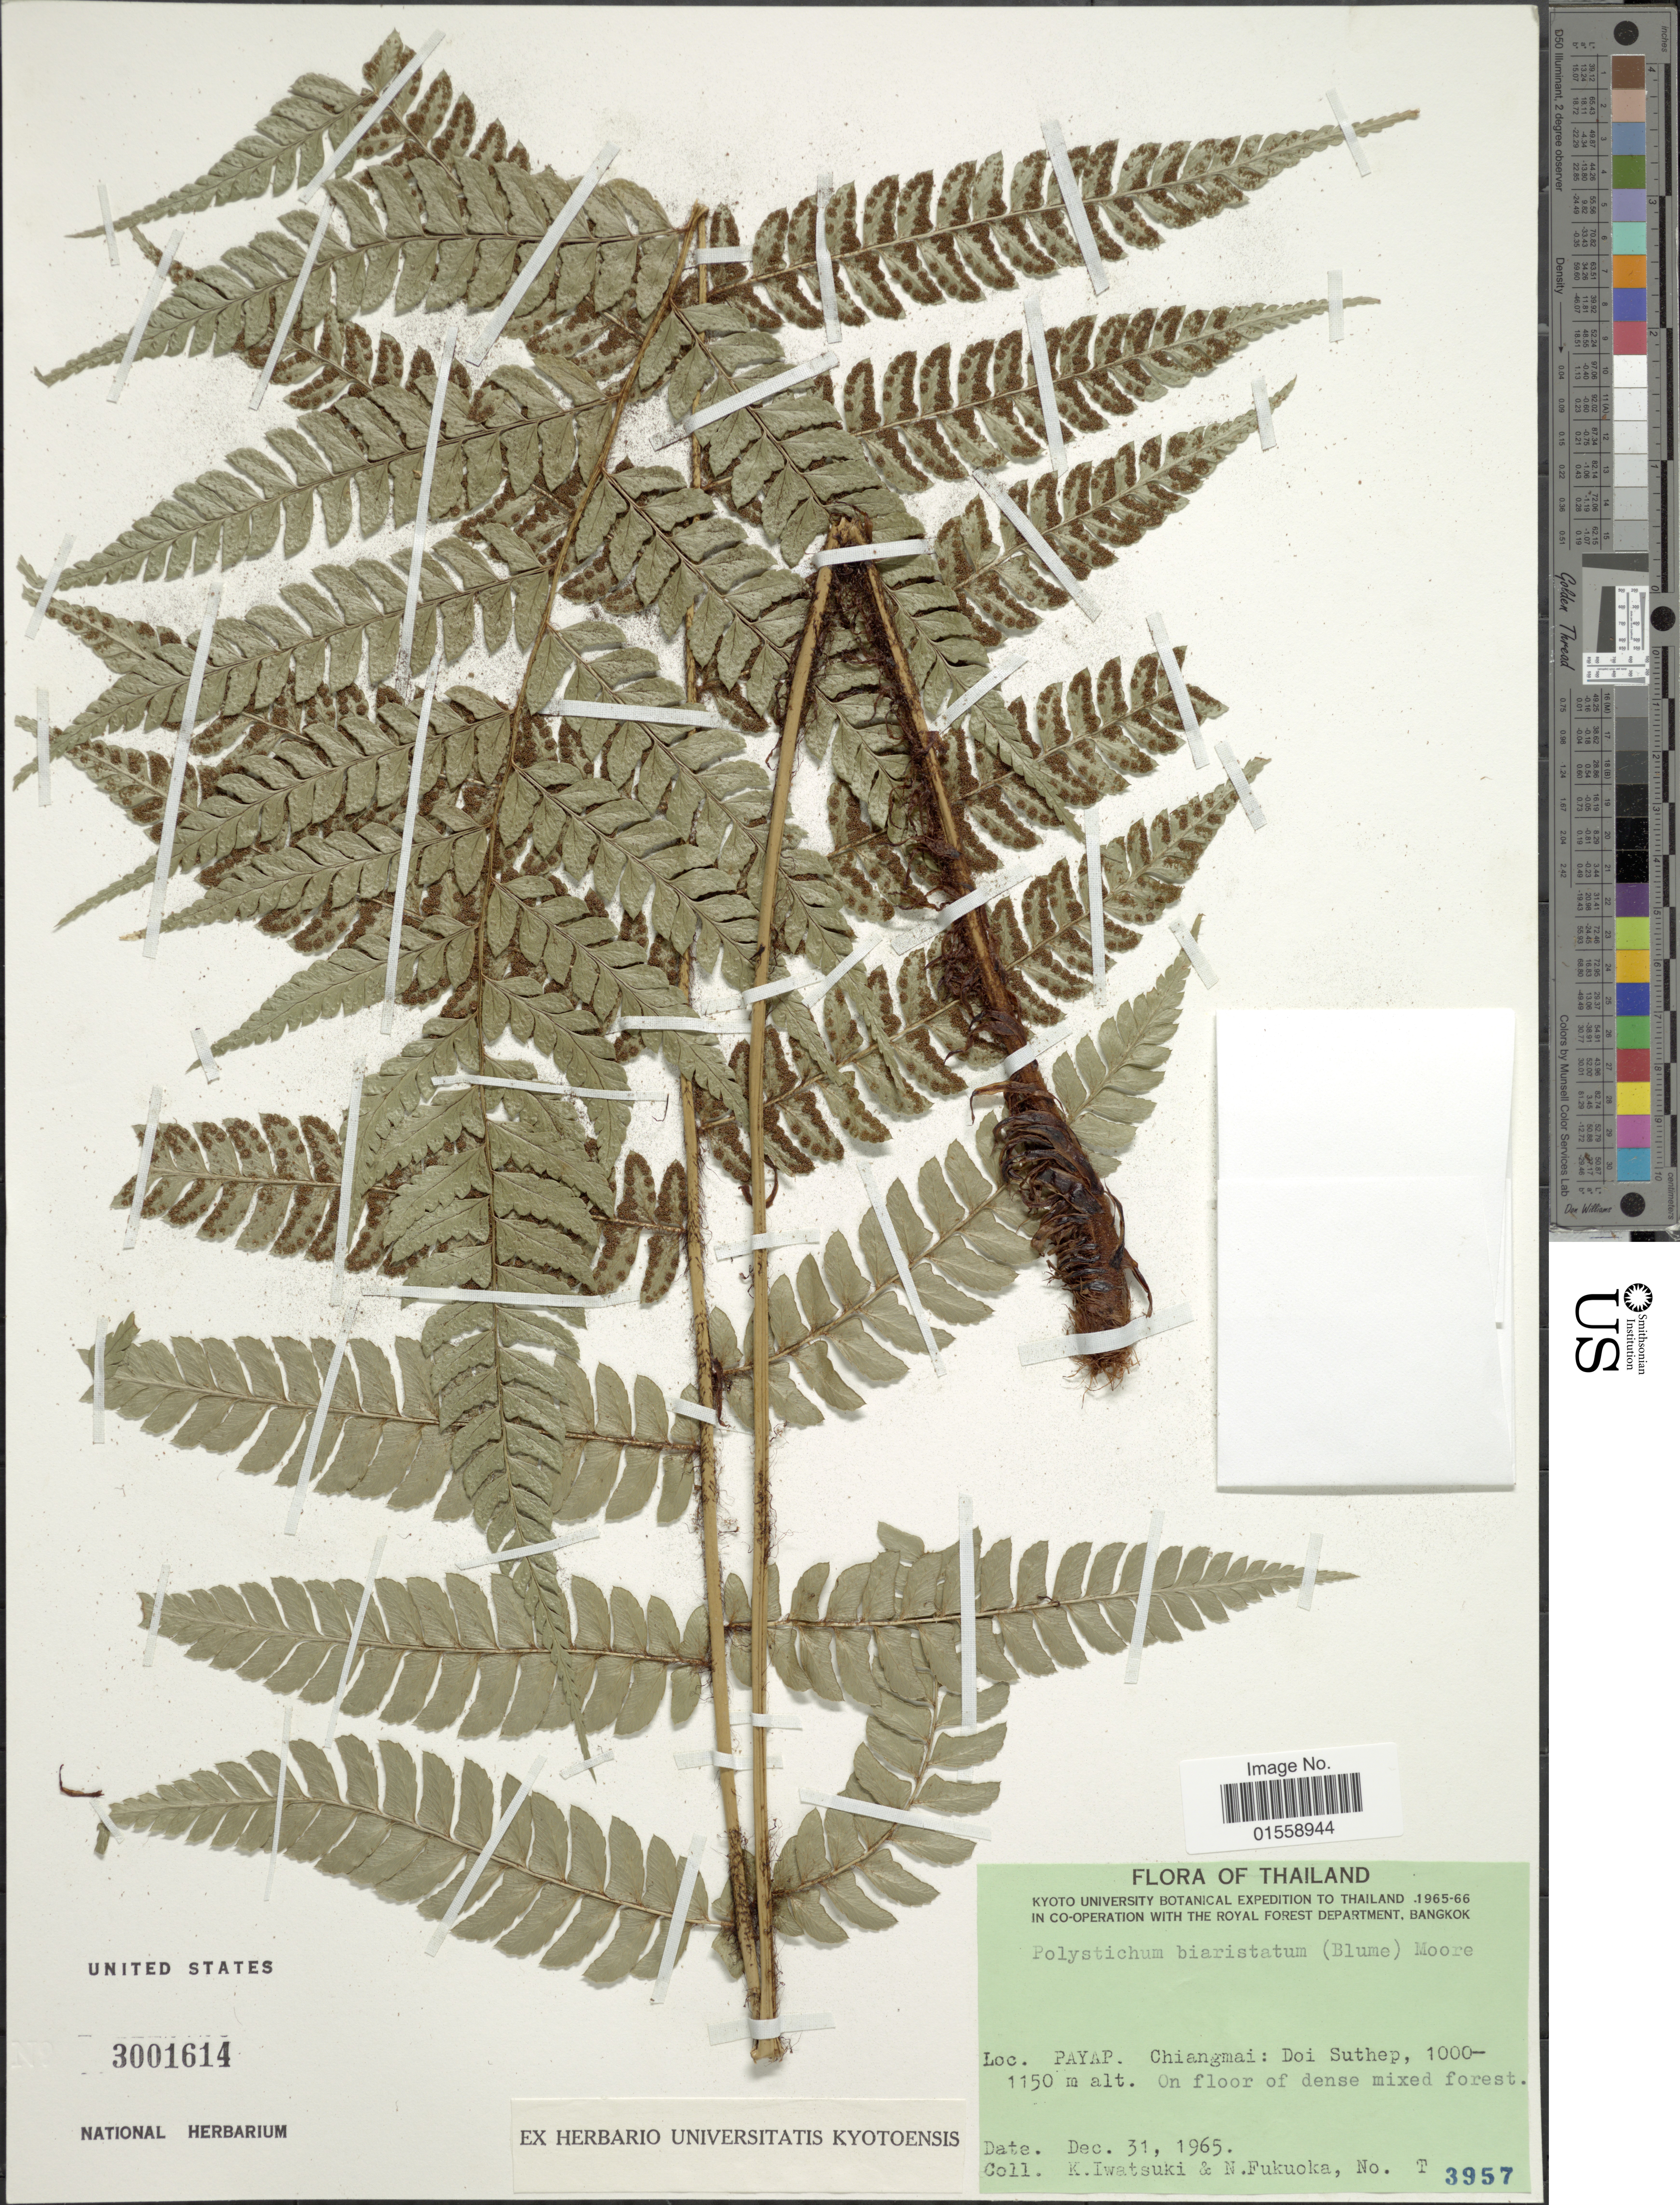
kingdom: Plantae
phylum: Tracheophyta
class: Polypodiopsida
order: Polypodiales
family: Dryopteridaceae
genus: Polystichum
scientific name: Polystichum biaristatum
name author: (Blume) T. Moore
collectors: K. Iwatsuki & N. Fukuoka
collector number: T3957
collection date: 1965-12-31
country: Thailand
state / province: Chiang Mai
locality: Payap, Doi Suthep.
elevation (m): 1150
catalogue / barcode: US 3001614